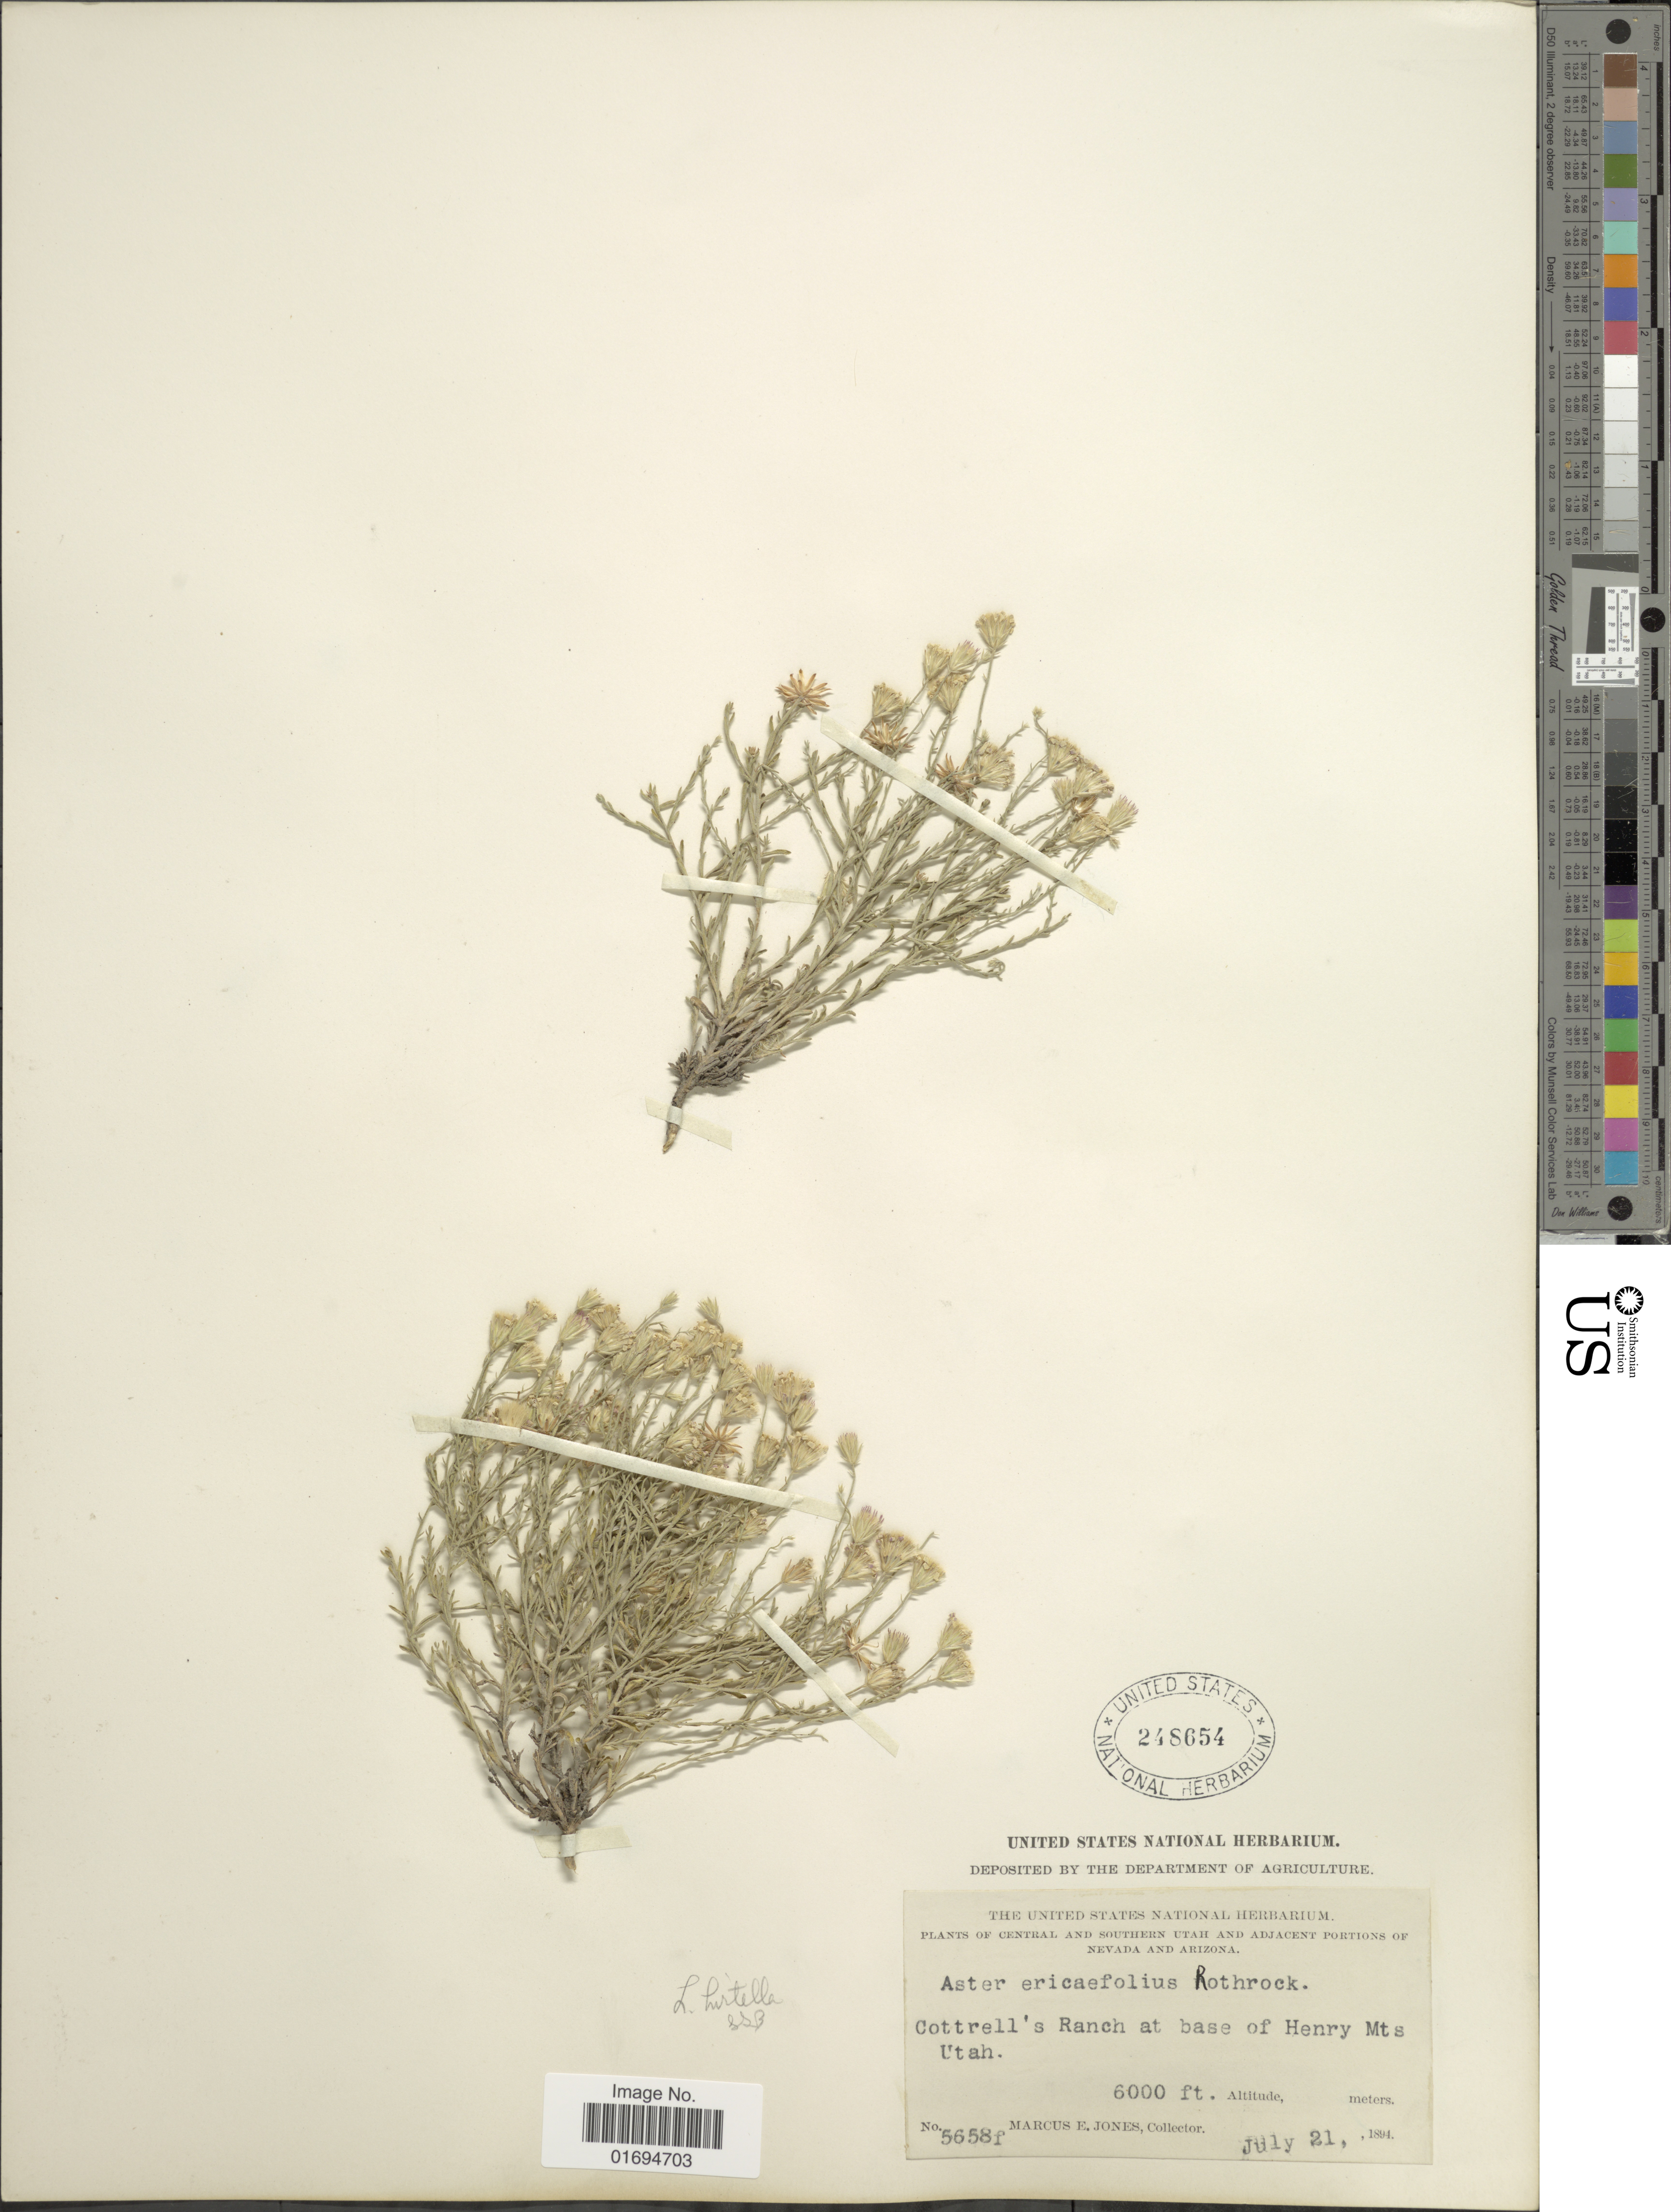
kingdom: Plantae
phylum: Tracheophyta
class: Magnoliopsida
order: Asterales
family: Asteraceae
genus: Chaetopappa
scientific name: Chaetopappa ericoides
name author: (Torr.) G.L. Nesom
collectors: M. E. Jones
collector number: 5658f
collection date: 1894-07-21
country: United States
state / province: Utah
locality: Cottrell's Ranch at base of Henry Mts, Utah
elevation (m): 1829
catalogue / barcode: US 248654